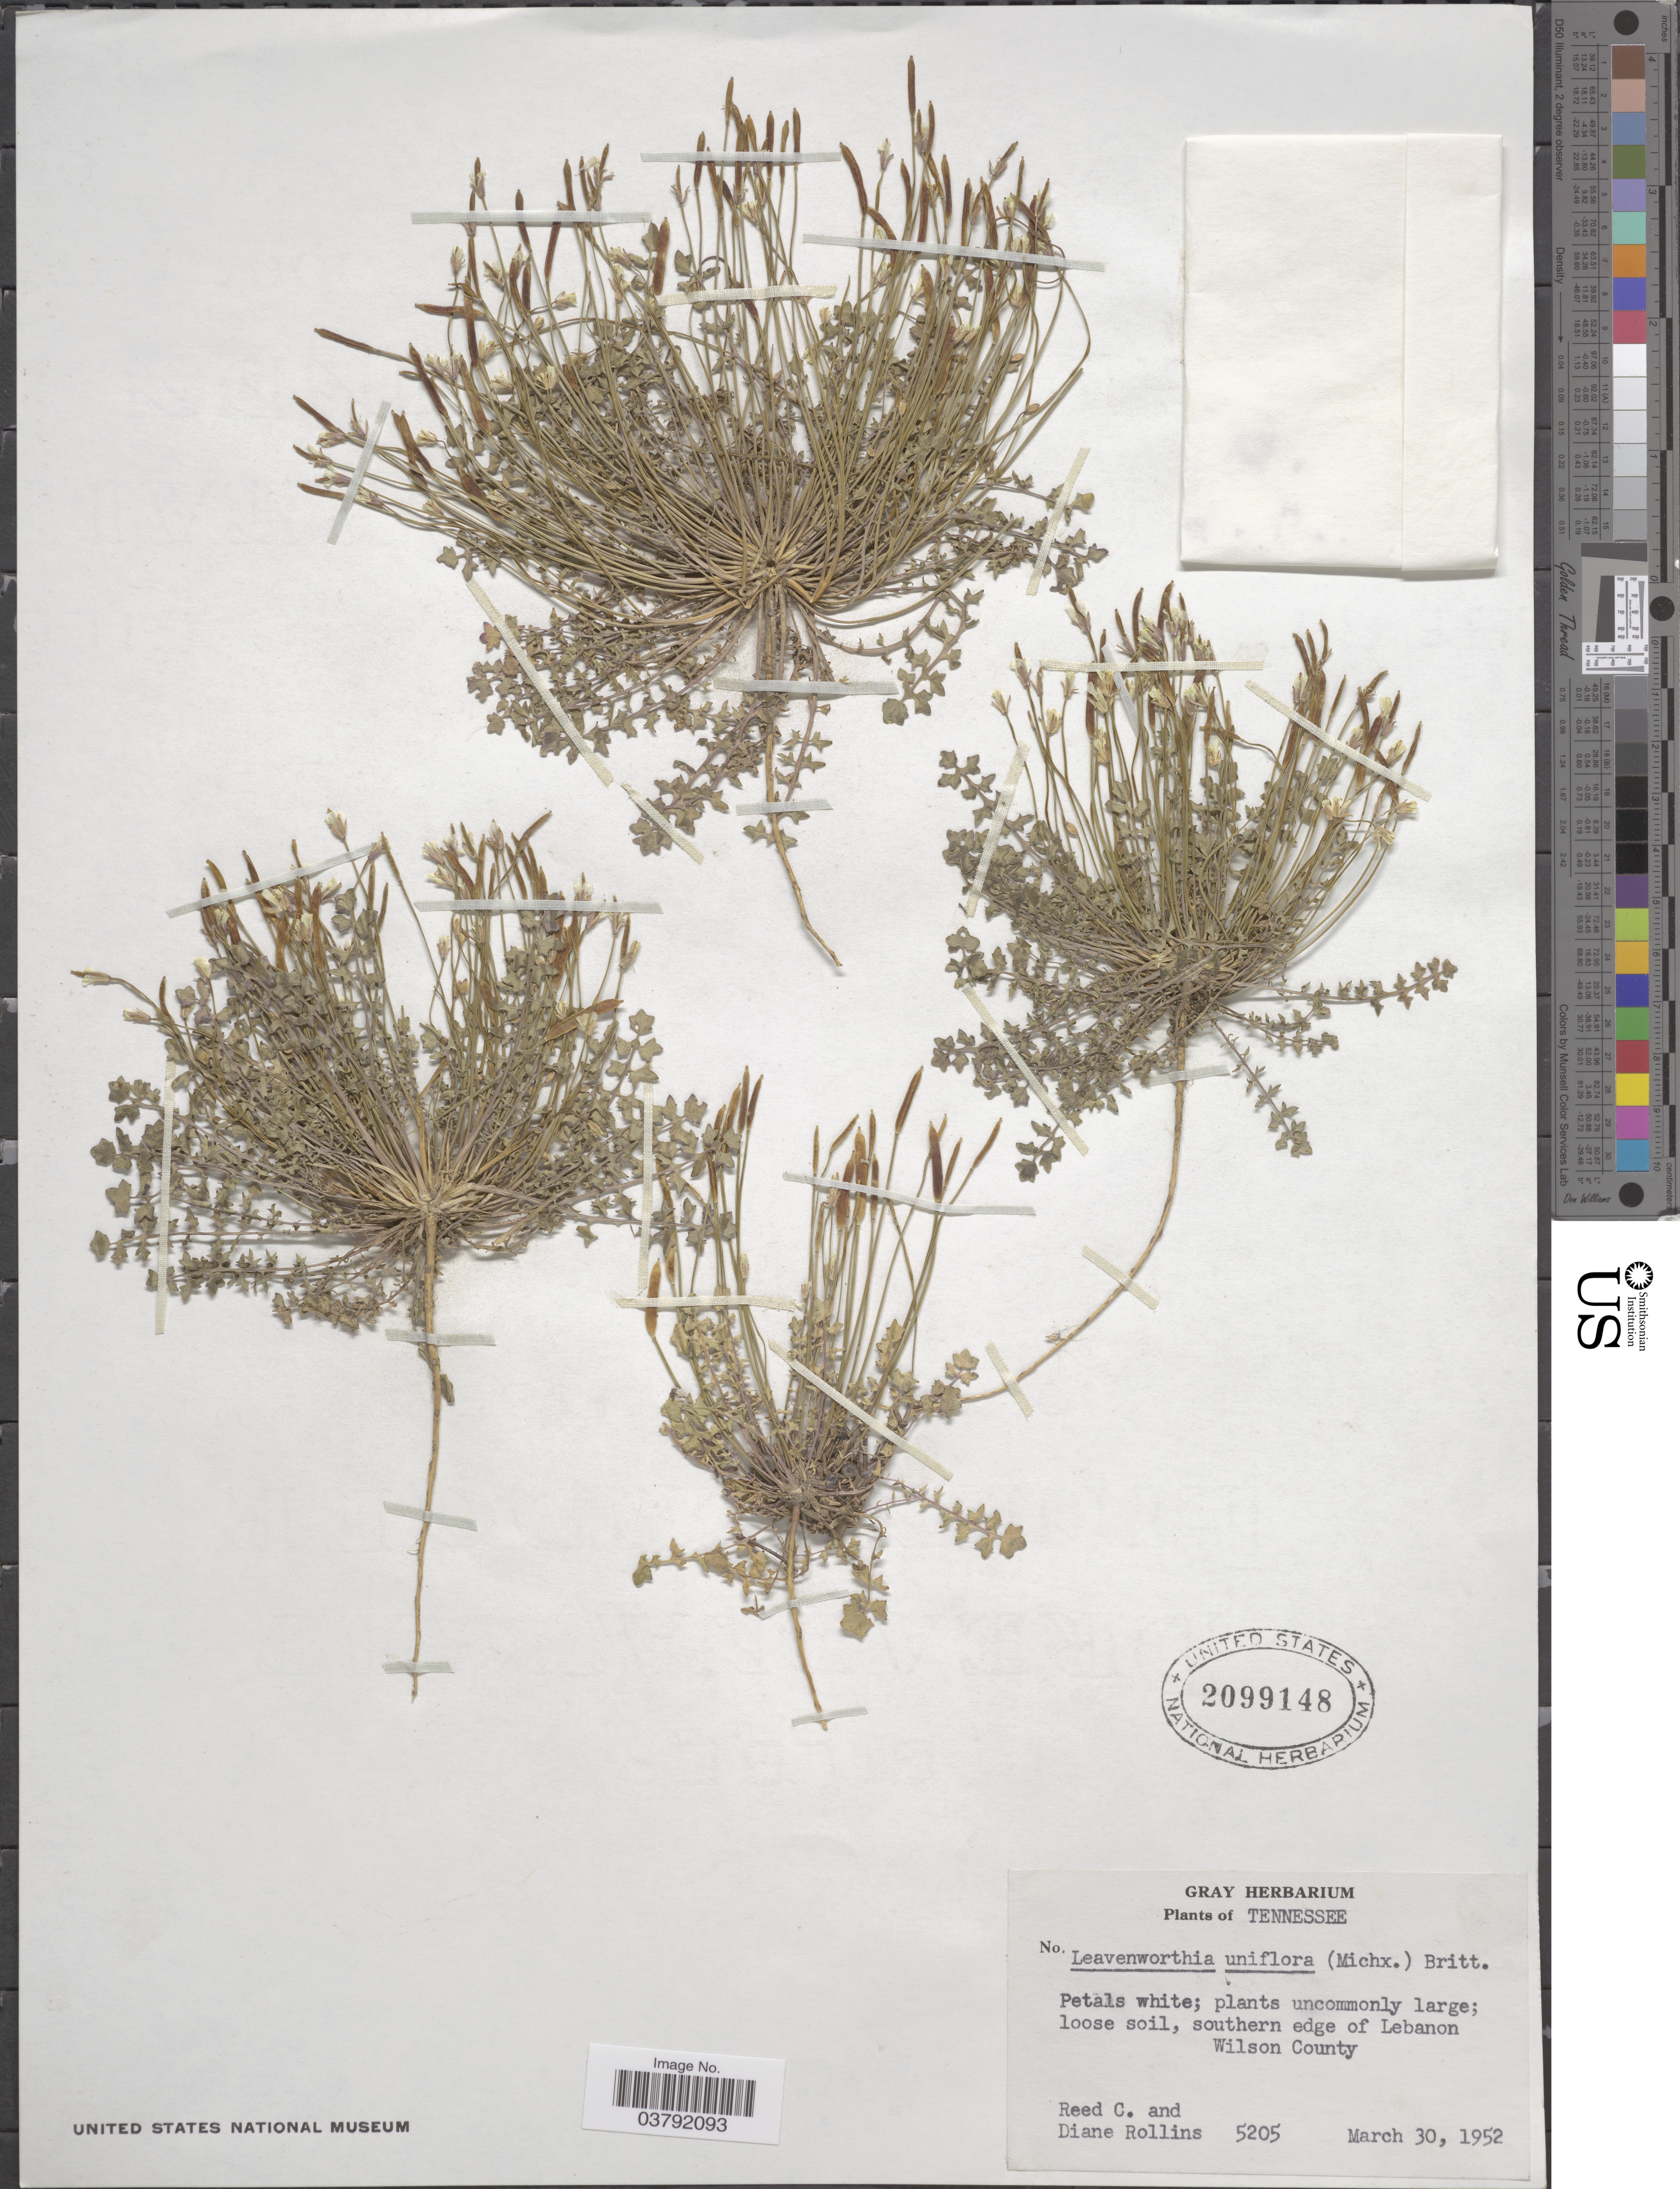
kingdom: Plantae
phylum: Tracheophyta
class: Magnoliopsida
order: Brassicales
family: Brassicaceae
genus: Leavenworthia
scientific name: Leavenworthia uniflora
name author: (Michx.) Britton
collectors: R. C. Rollins & D. Rollins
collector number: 5205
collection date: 1952-03-30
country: United States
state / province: Tennessee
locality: Southern edge of Lebanon, Wilson County.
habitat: large loose soil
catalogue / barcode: US 2099148